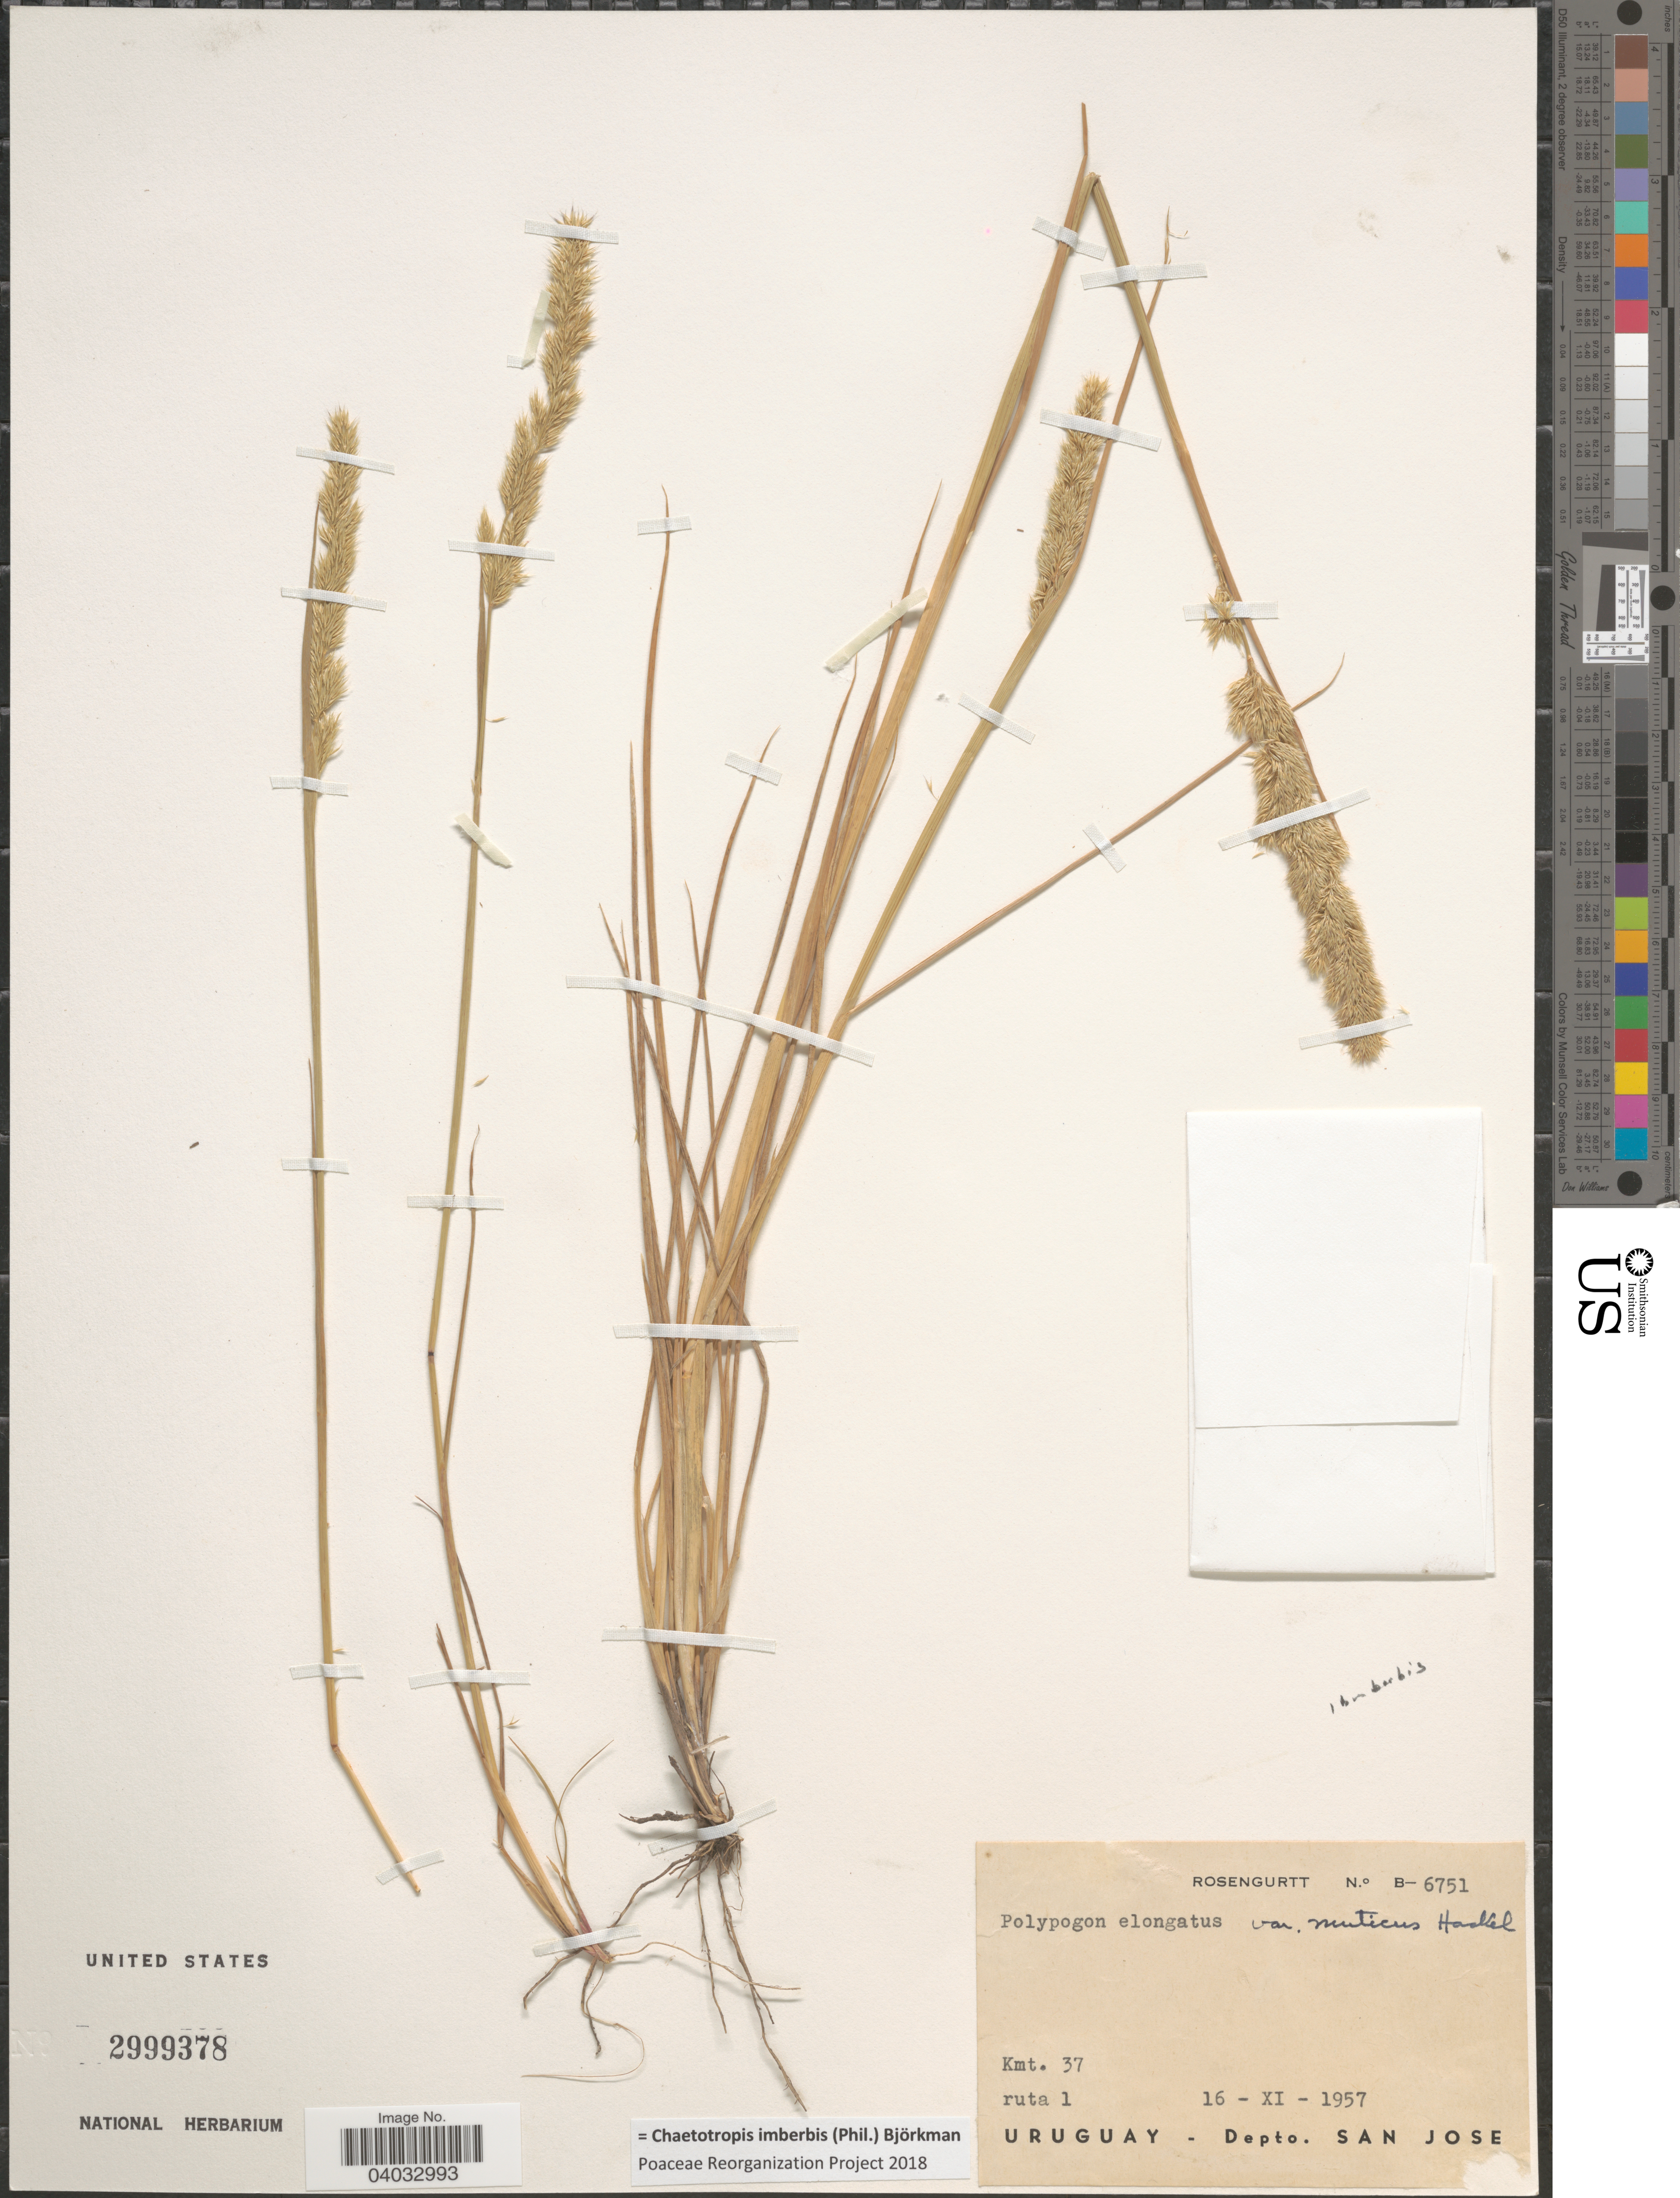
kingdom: Plantae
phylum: Tracheophyta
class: Liliopsida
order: Poales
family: Poaceae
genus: Chaetotropis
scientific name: Chaetotropis imberbis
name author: (Phil.) Björkman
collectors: Rosengurtt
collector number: B- 6751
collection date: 1957-11-16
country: Uruguay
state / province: San Jose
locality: Kmt. 37. Ruta 1. Depto. San Jose.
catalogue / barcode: US 2999378